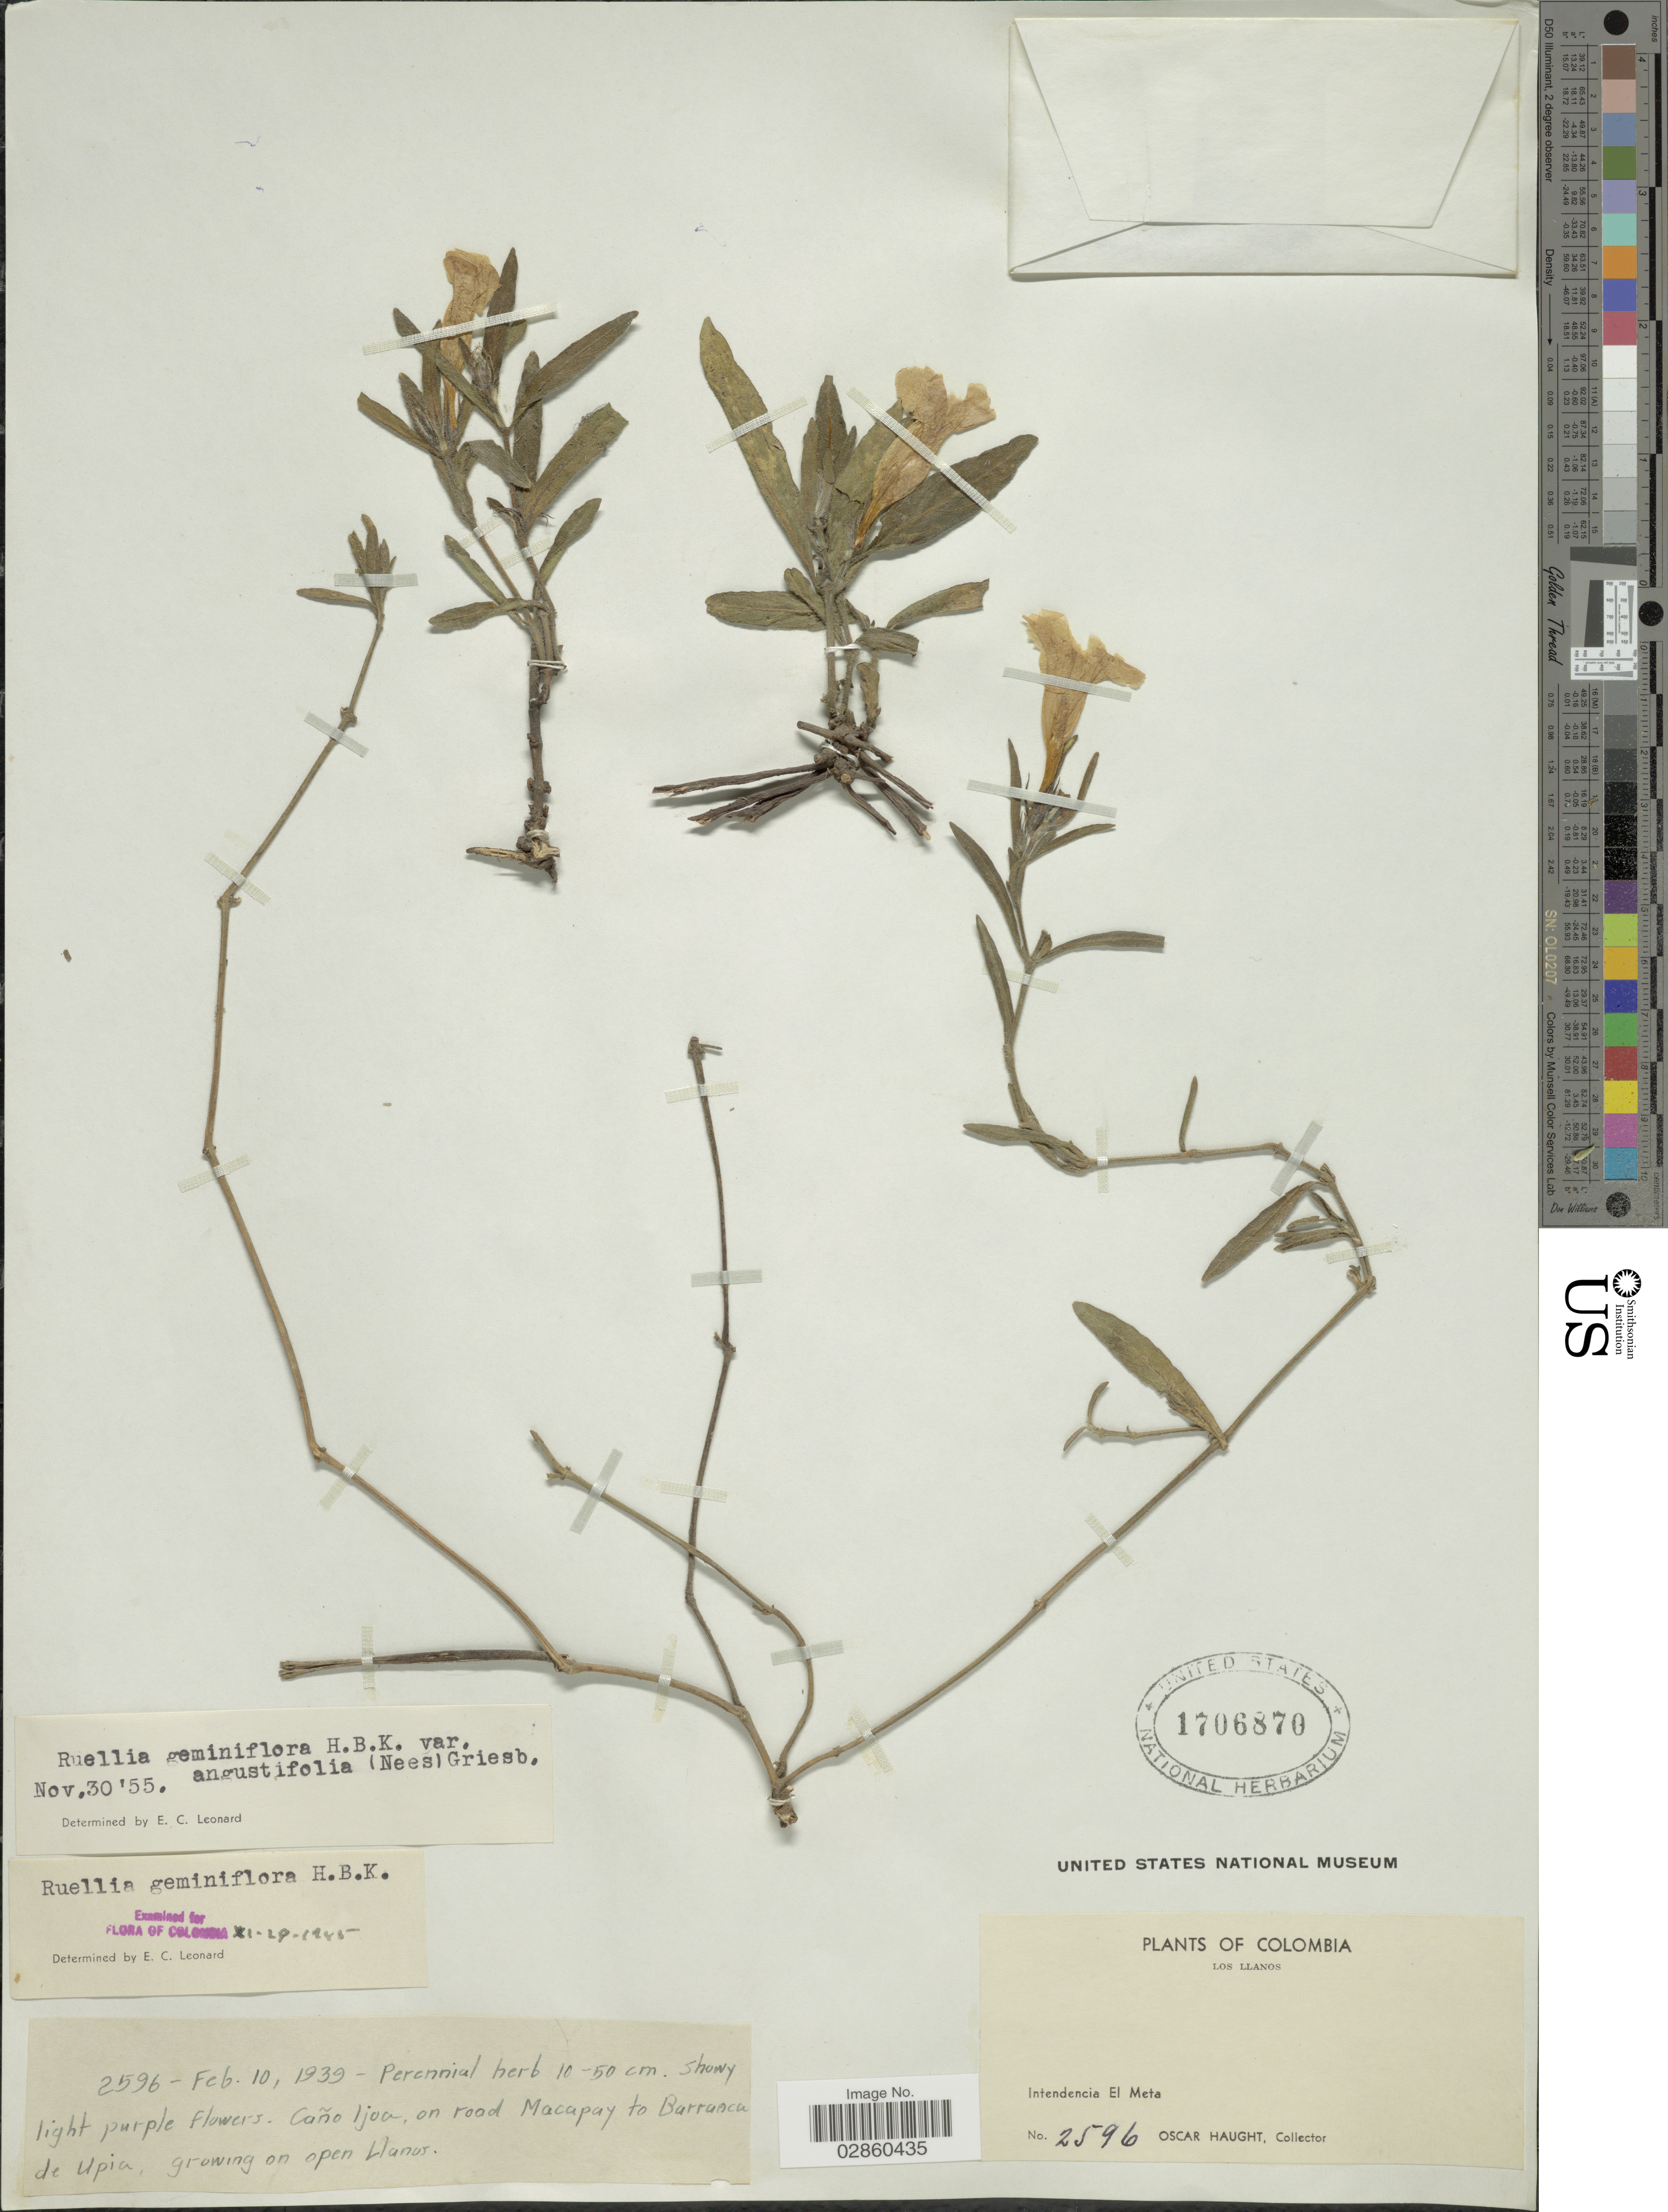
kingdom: Plantae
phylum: Tracheophyta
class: Magnoliopsida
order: Lamiales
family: Acanthaceae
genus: Ruellia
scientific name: Ruellia geminiflora var. angustifolia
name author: (Nees) Griseb.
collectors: O. L. Haught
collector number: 2596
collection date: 1939-02-10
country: Colombia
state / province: Meta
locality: Los Llanos. Intendencia El Meta. Caño Ijoa, on road Macapay to Barranca de Upia.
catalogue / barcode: US 1706870